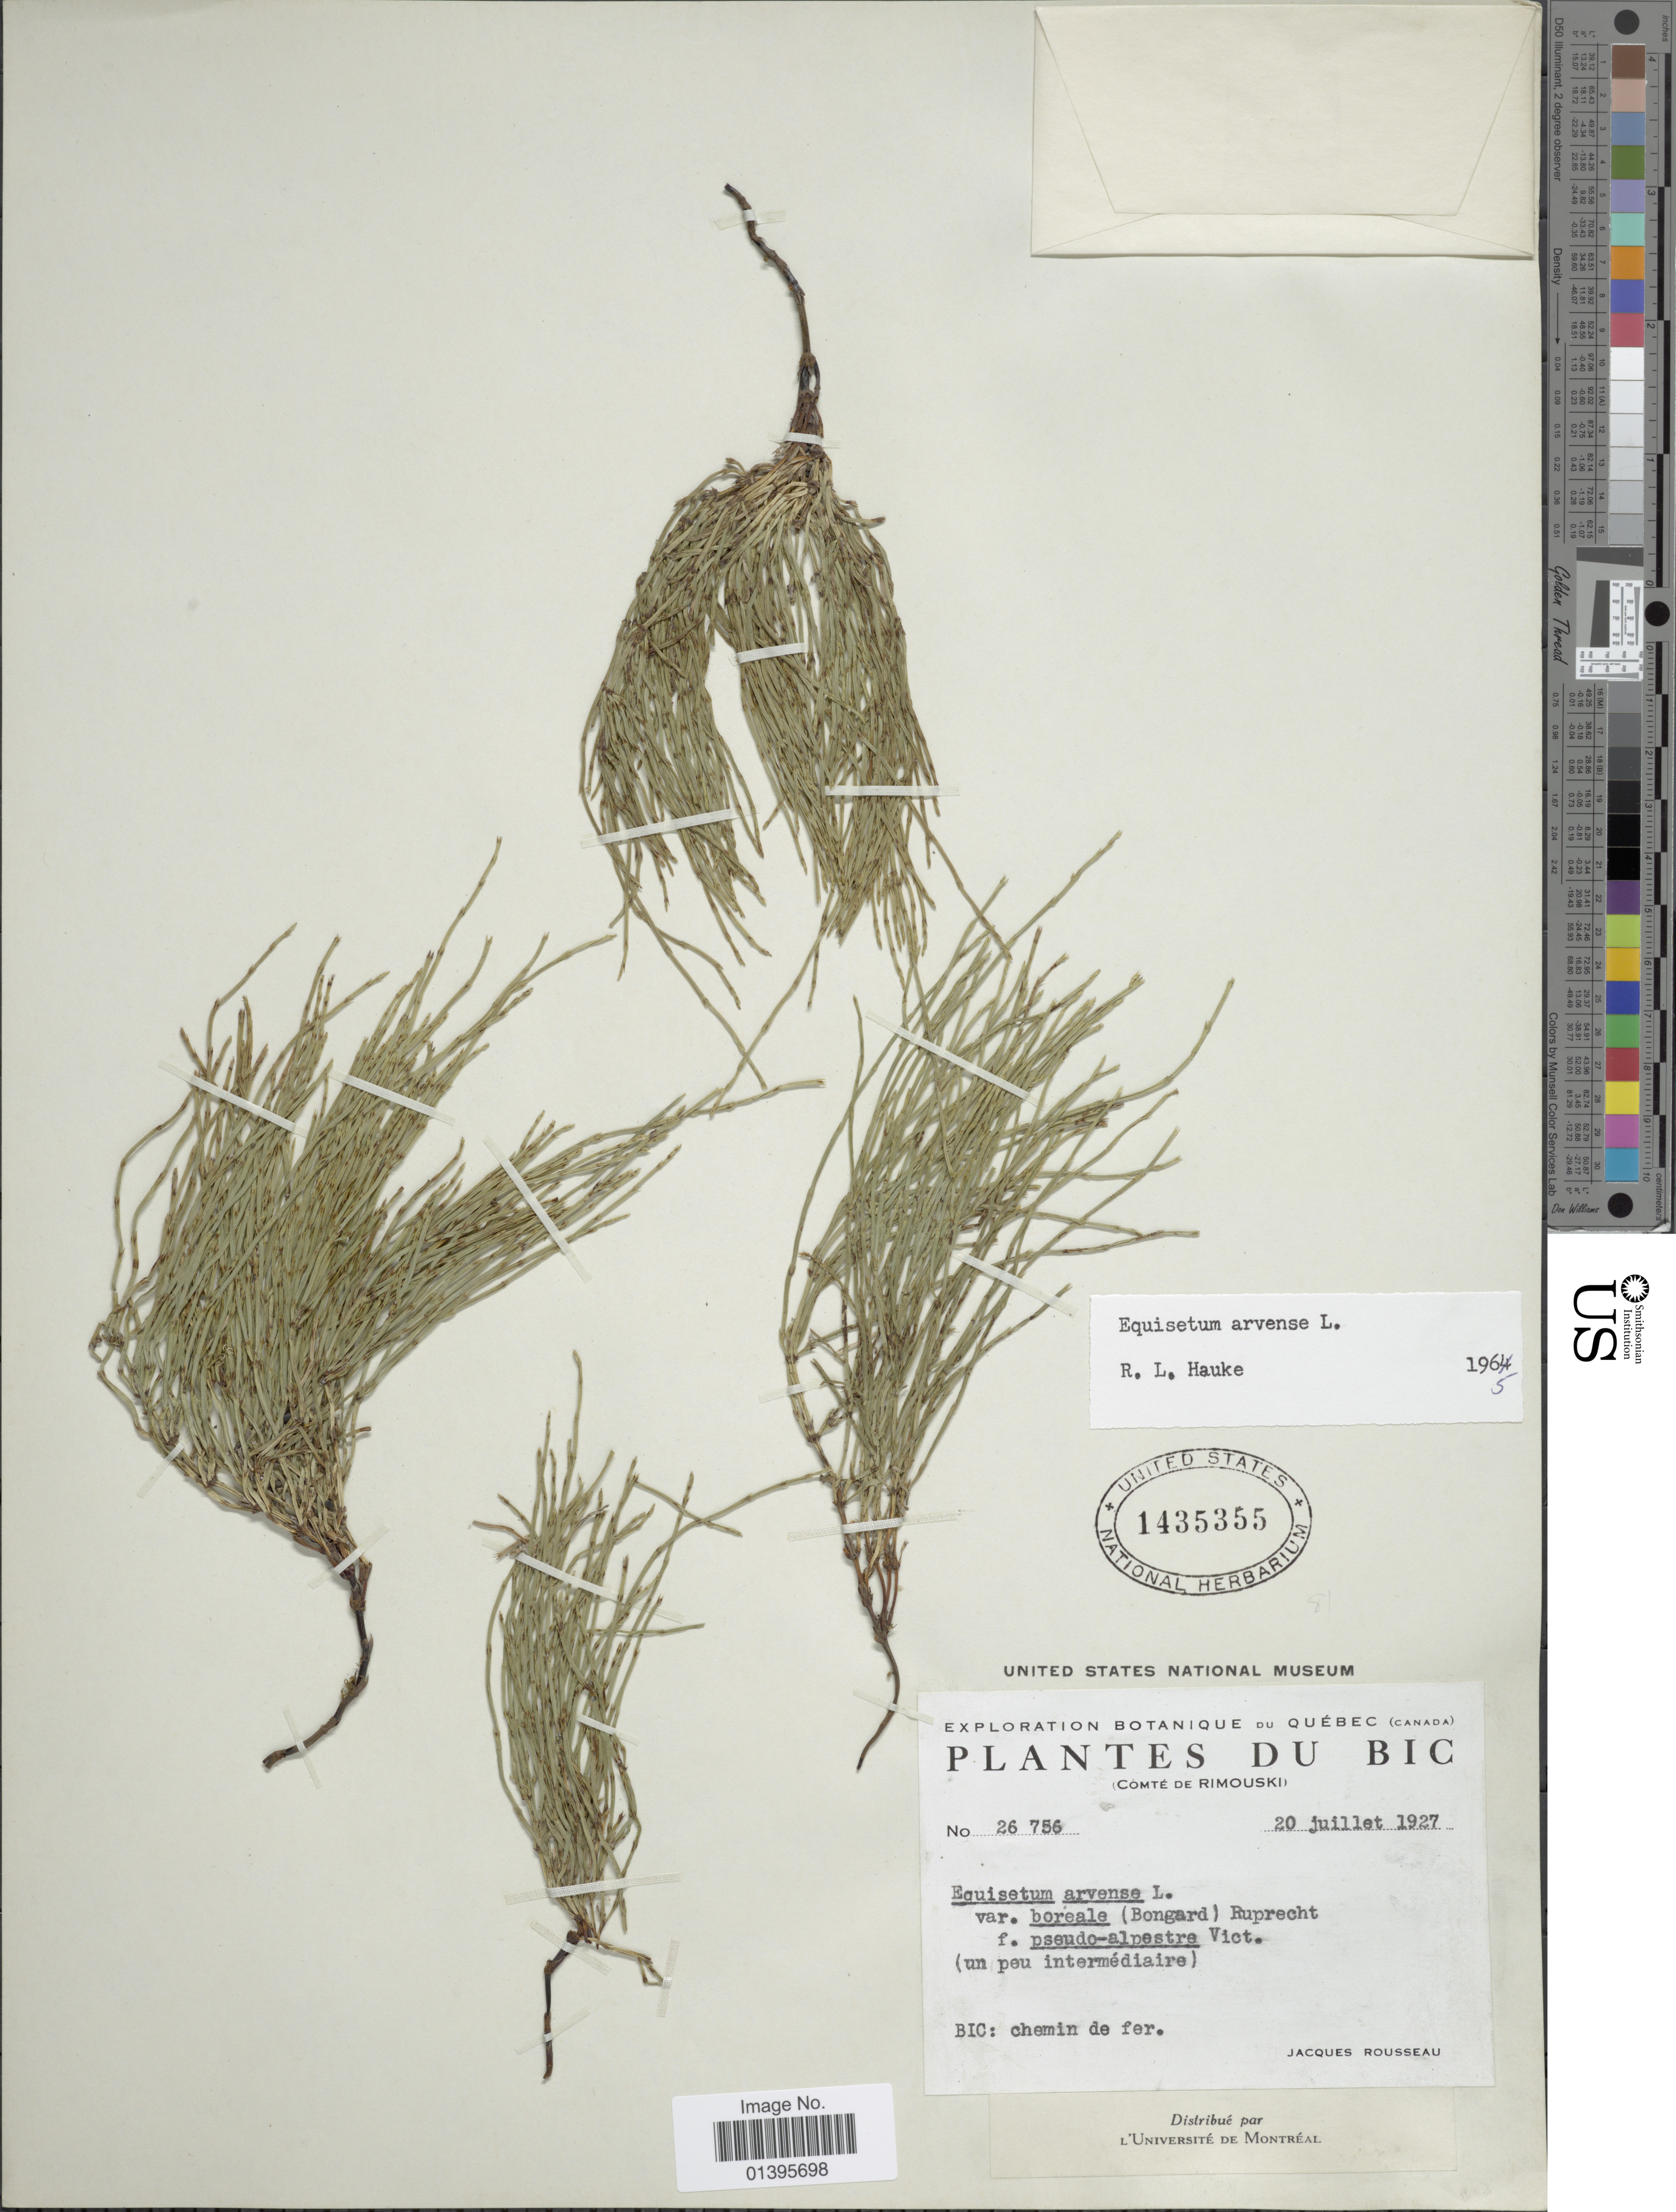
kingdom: Plantae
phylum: Tracheophyta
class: Polypodiopsida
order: Equisetales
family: Equisetaceae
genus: Equisetum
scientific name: Equisetum arvense var. boreale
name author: (Bong.) Rupr.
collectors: J. Rousseau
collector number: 26756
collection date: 1927-07-20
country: Canada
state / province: Quebec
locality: Plantes du Bic. (Comté de Rimouski). Bic: chemin de fer.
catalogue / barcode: US 1435355